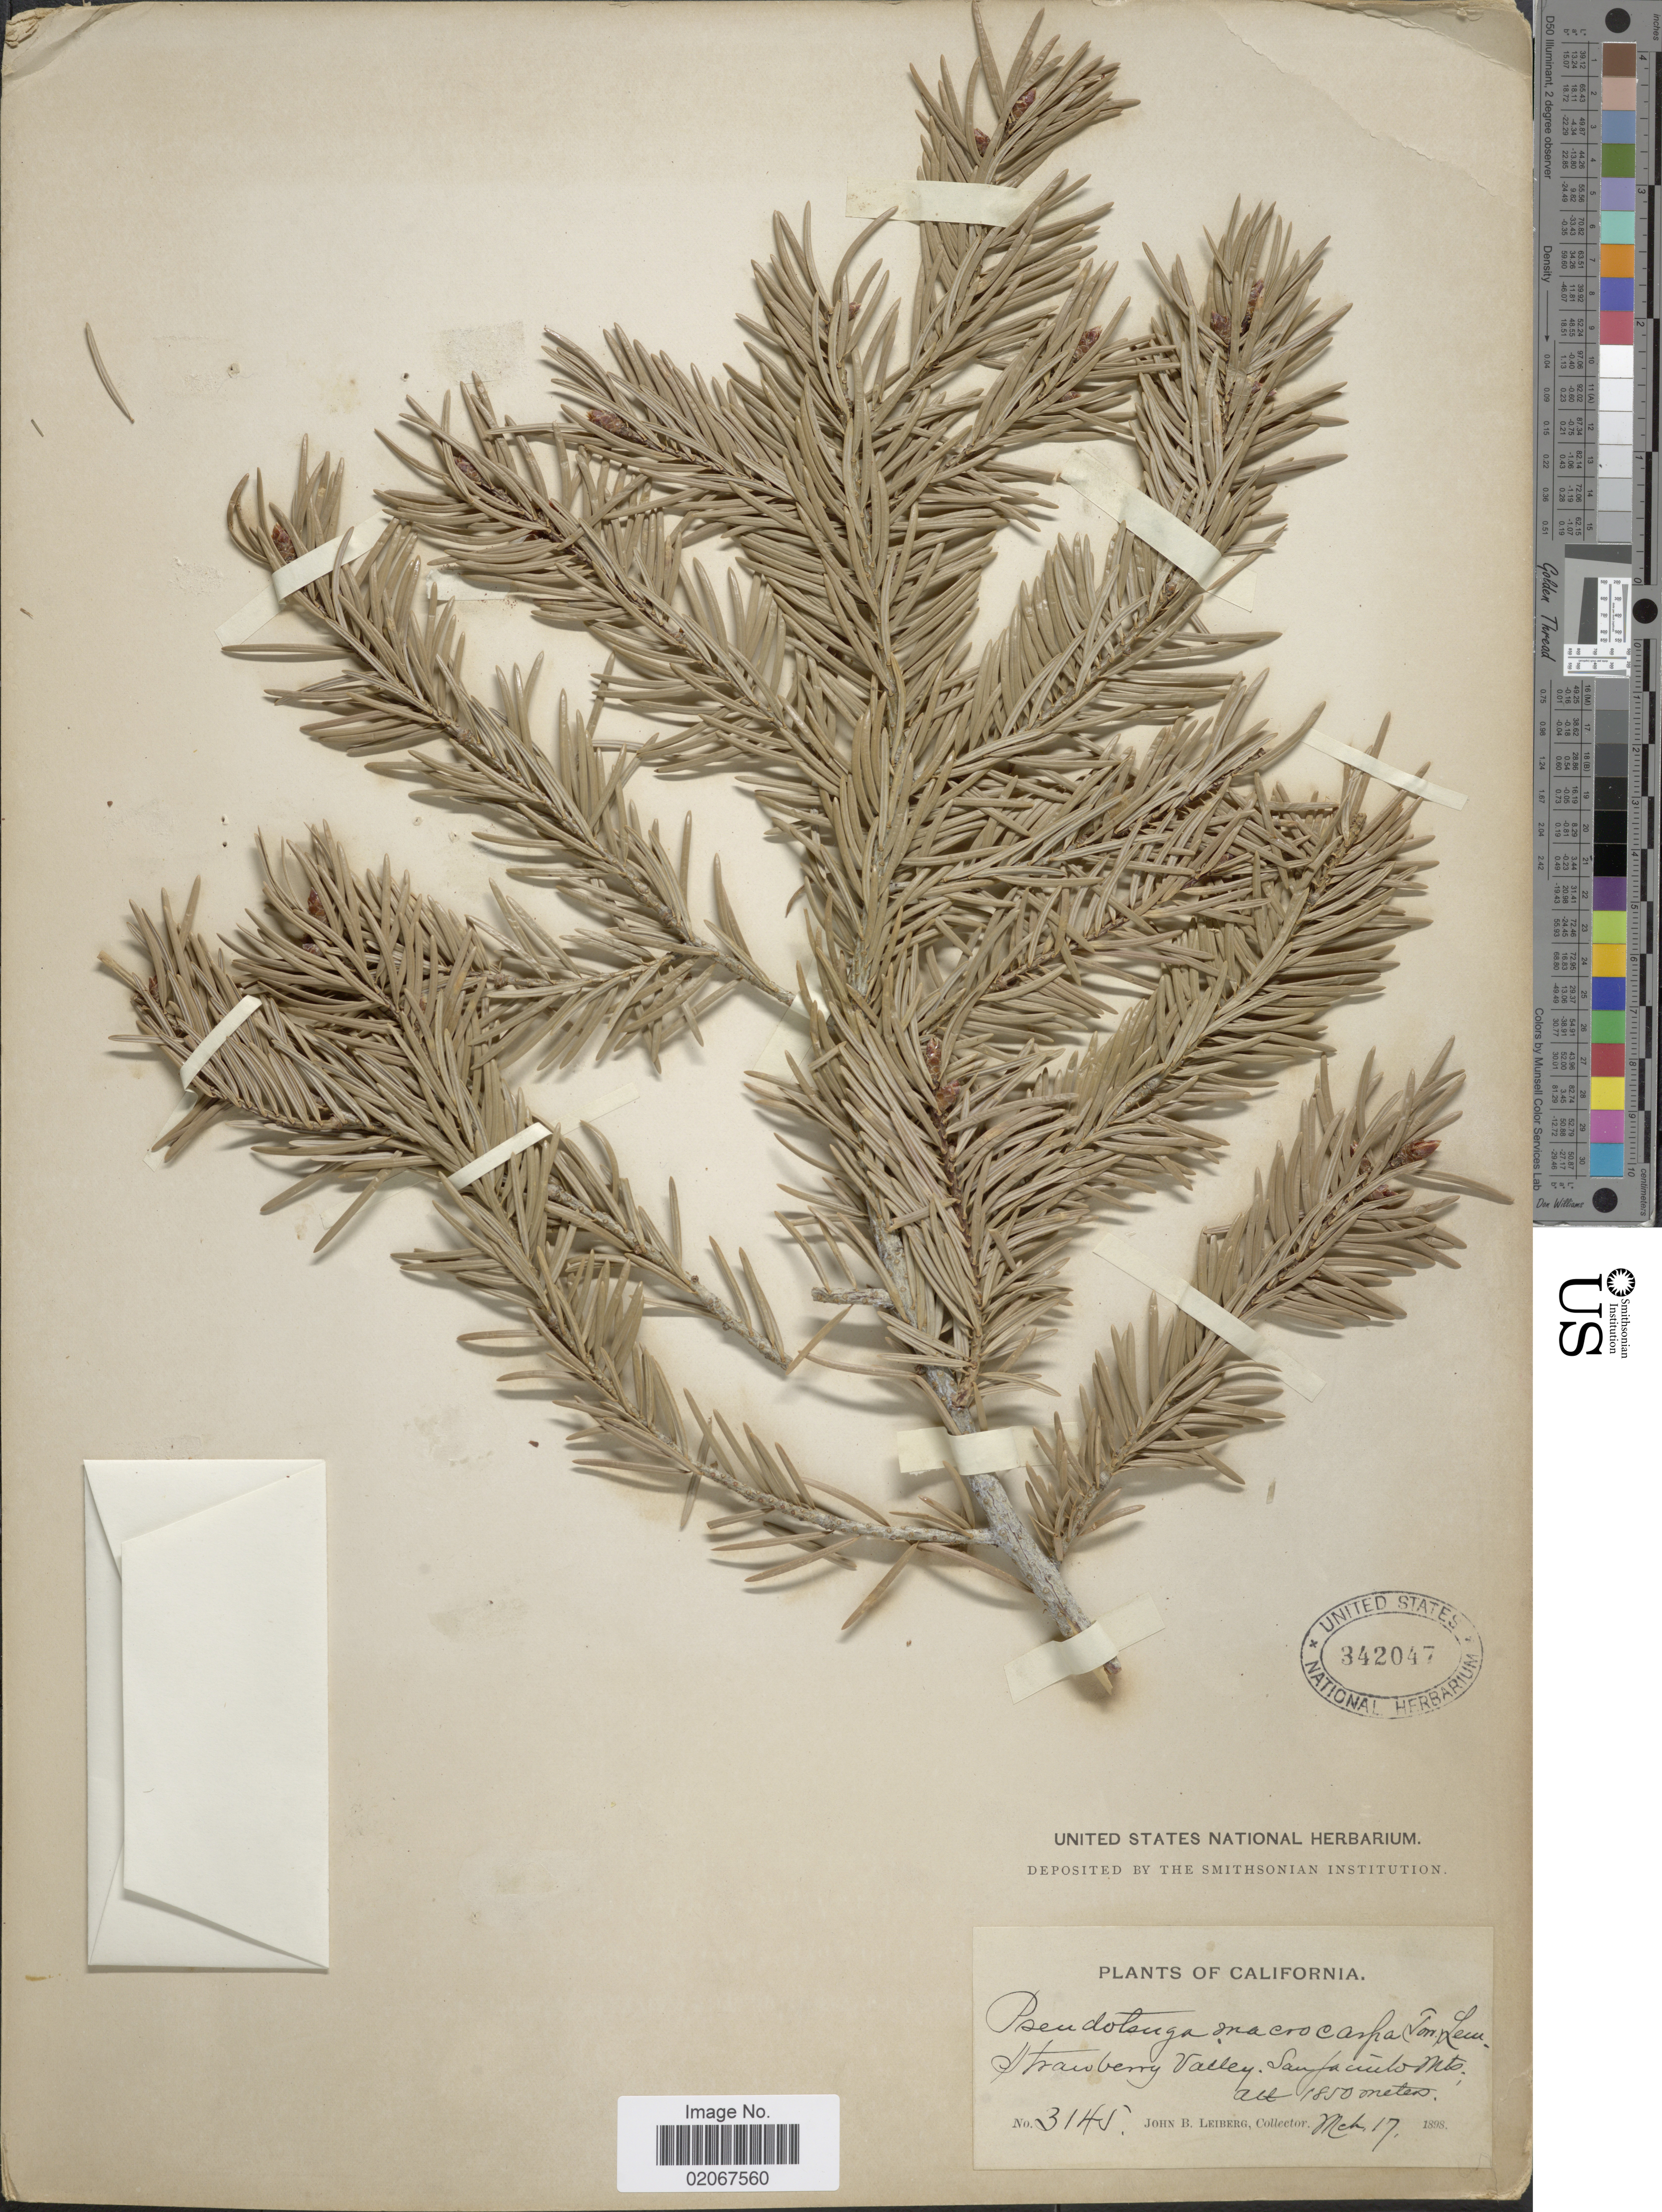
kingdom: Plantae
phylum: Tracheophyta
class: Pinopsida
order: Pinales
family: Pinaceae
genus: Pseudotsuga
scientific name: Pseudotsuga macrocarpa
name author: (Vasey) Mayr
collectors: J. Leiberg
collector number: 3145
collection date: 1898-03-17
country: United States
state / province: California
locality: Strawberry Valley.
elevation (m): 1850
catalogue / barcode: US 342047